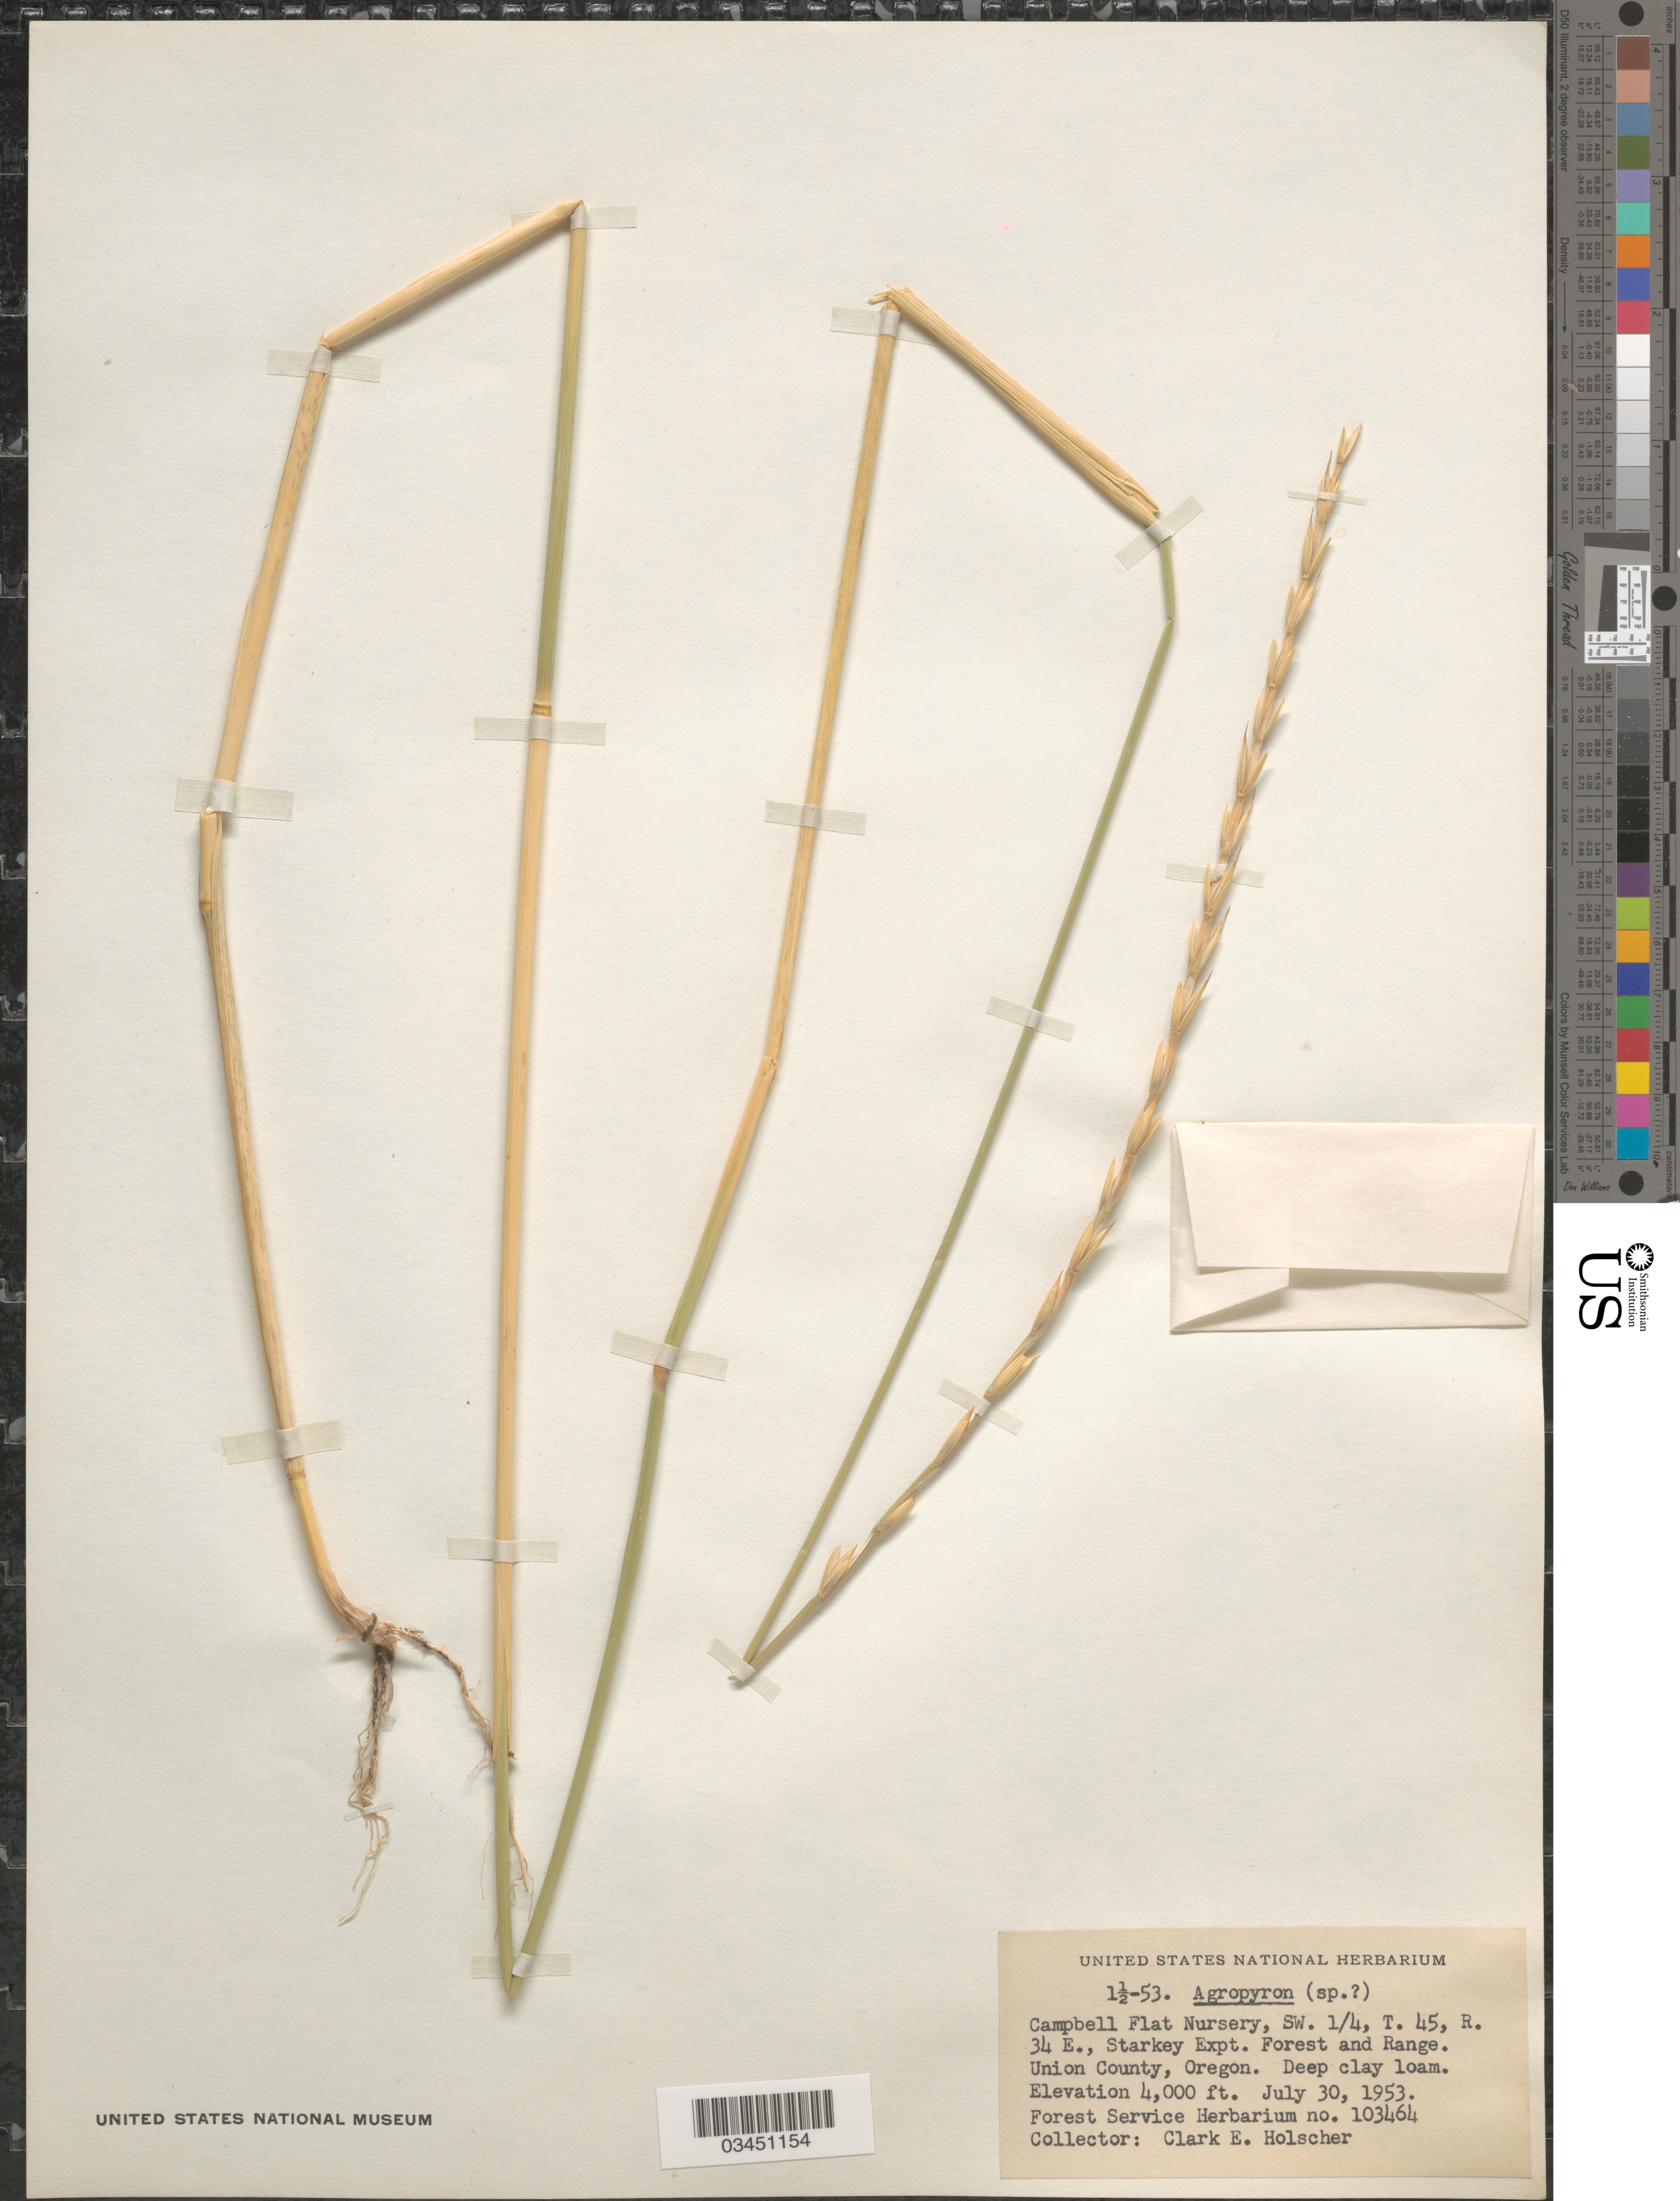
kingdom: Plantae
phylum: Tracheophyta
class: Liliopsida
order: Poales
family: Poaceae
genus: Elymus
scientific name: Elymus sp.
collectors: C. Holscher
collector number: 103464?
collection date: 1953-07-30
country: United States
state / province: Oregon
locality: Campbell Flat Nursery, SW. 1/4, T. 45, R. 34 E., Starkey Expt. Forest and Range. Union County.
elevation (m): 1219